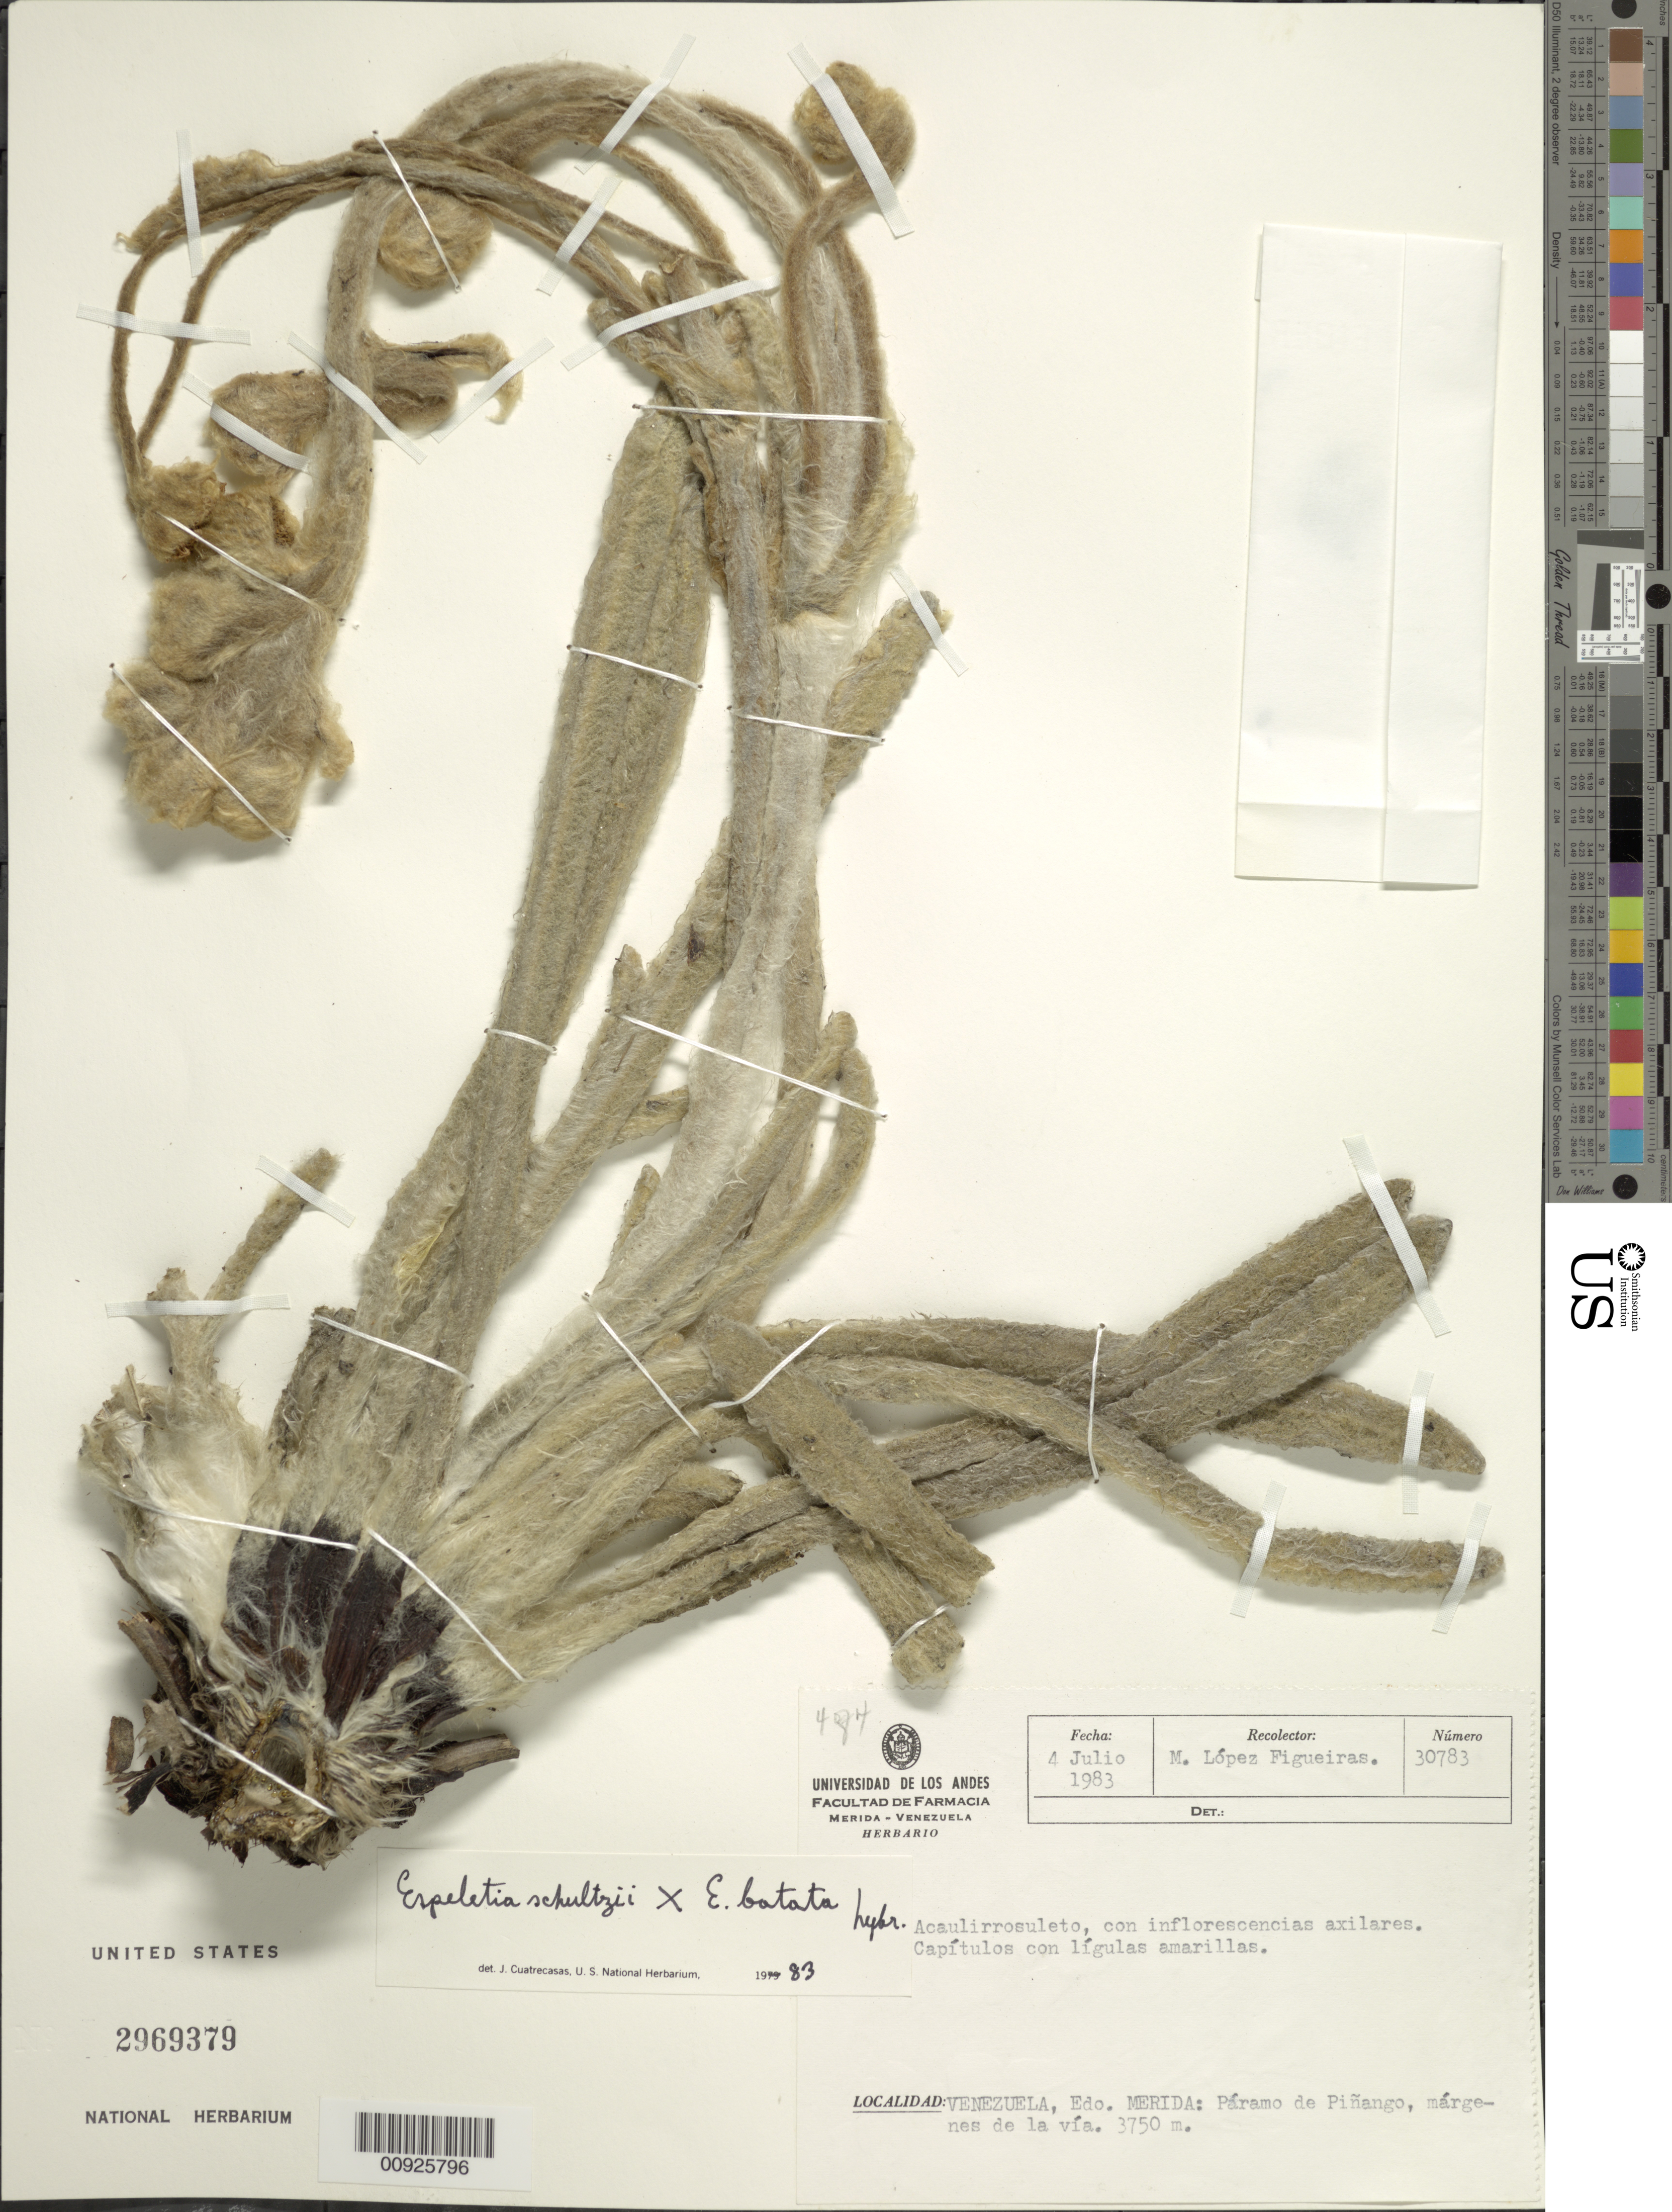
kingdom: Plantae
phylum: Tracheophyta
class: Magnoliopsida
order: Asterales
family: Asteraceae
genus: Espeletia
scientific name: Espeletia schultzii x E. batata Cuatrec.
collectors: M. López Figueiras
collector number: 30783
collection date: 1983-07-04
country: Venezuela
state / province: Mérida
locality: P. de Piñango. Páramo de Piñango, márgenes de la vía.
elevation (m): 3750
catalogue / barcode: US 2969379